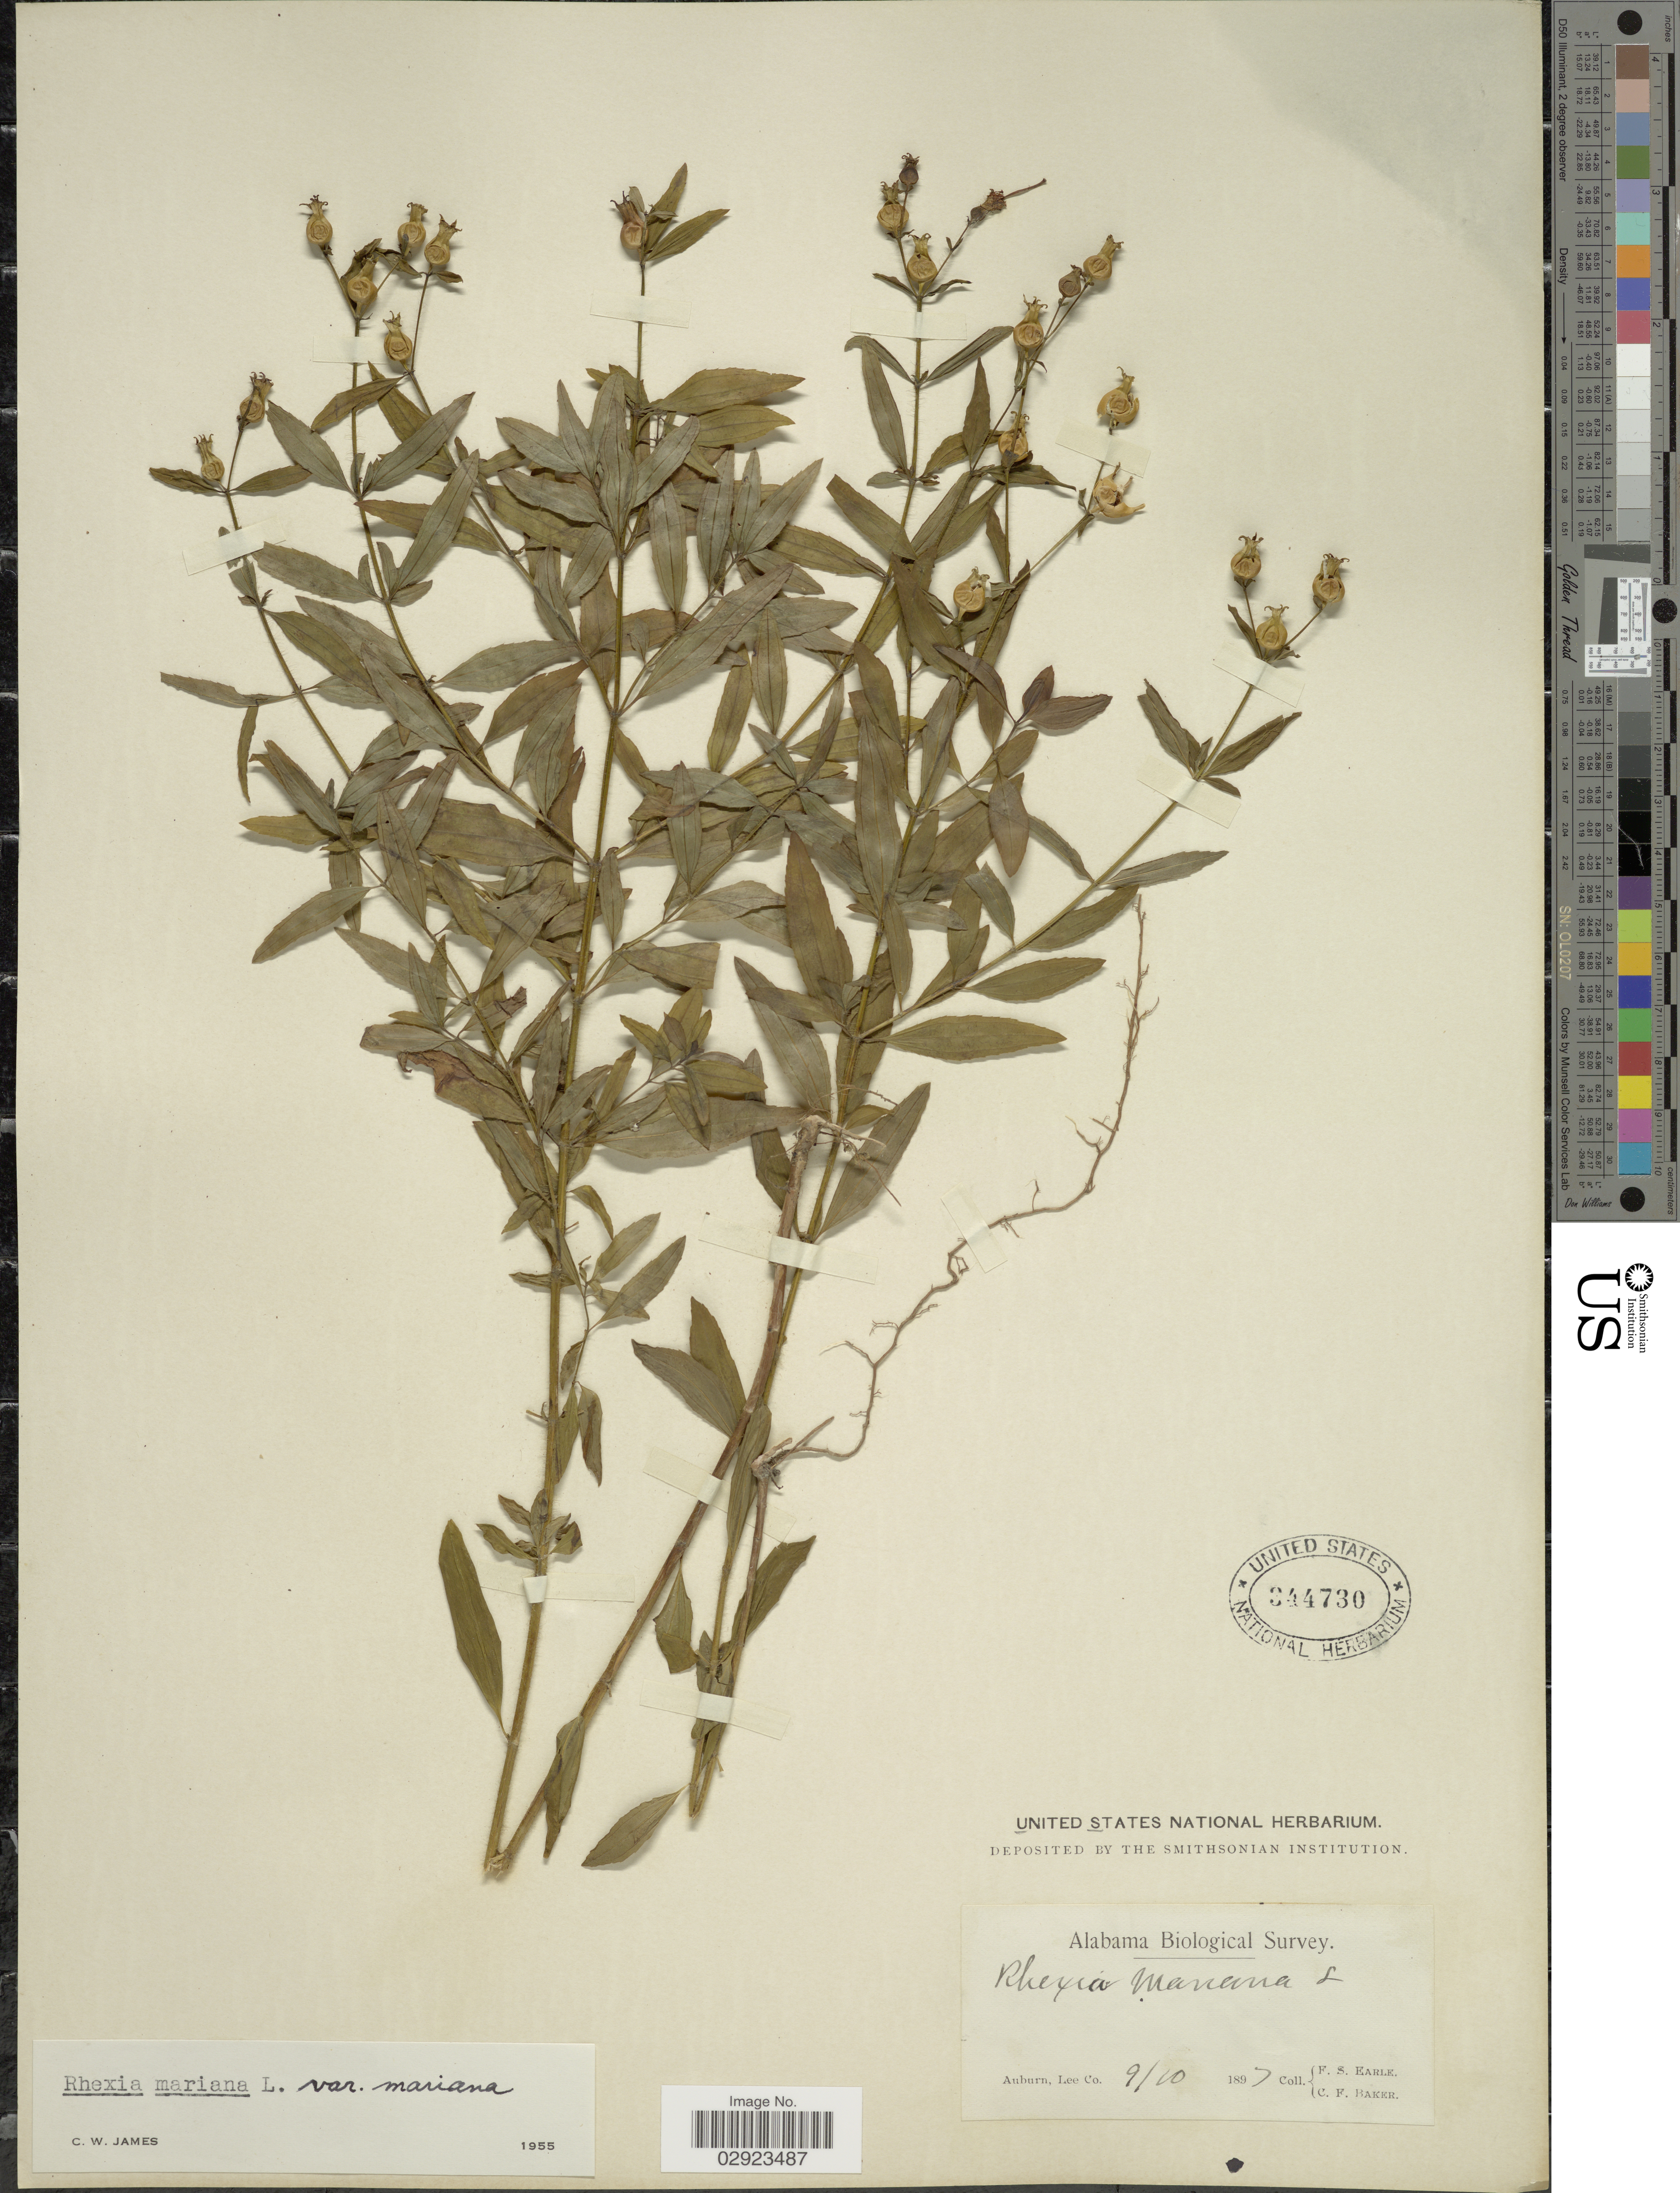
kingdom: Plantae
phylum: Tracheophyta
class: Magnoliopsida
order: Myrtales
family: Melastomataceae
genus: Rhexia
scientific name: Rhexia mariana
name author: L.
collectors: F. S. Earle & C. F. Baker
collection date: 1897-10-09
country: United States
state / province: Alabama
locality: Auburn, Lee Co.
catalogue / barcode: US 344730